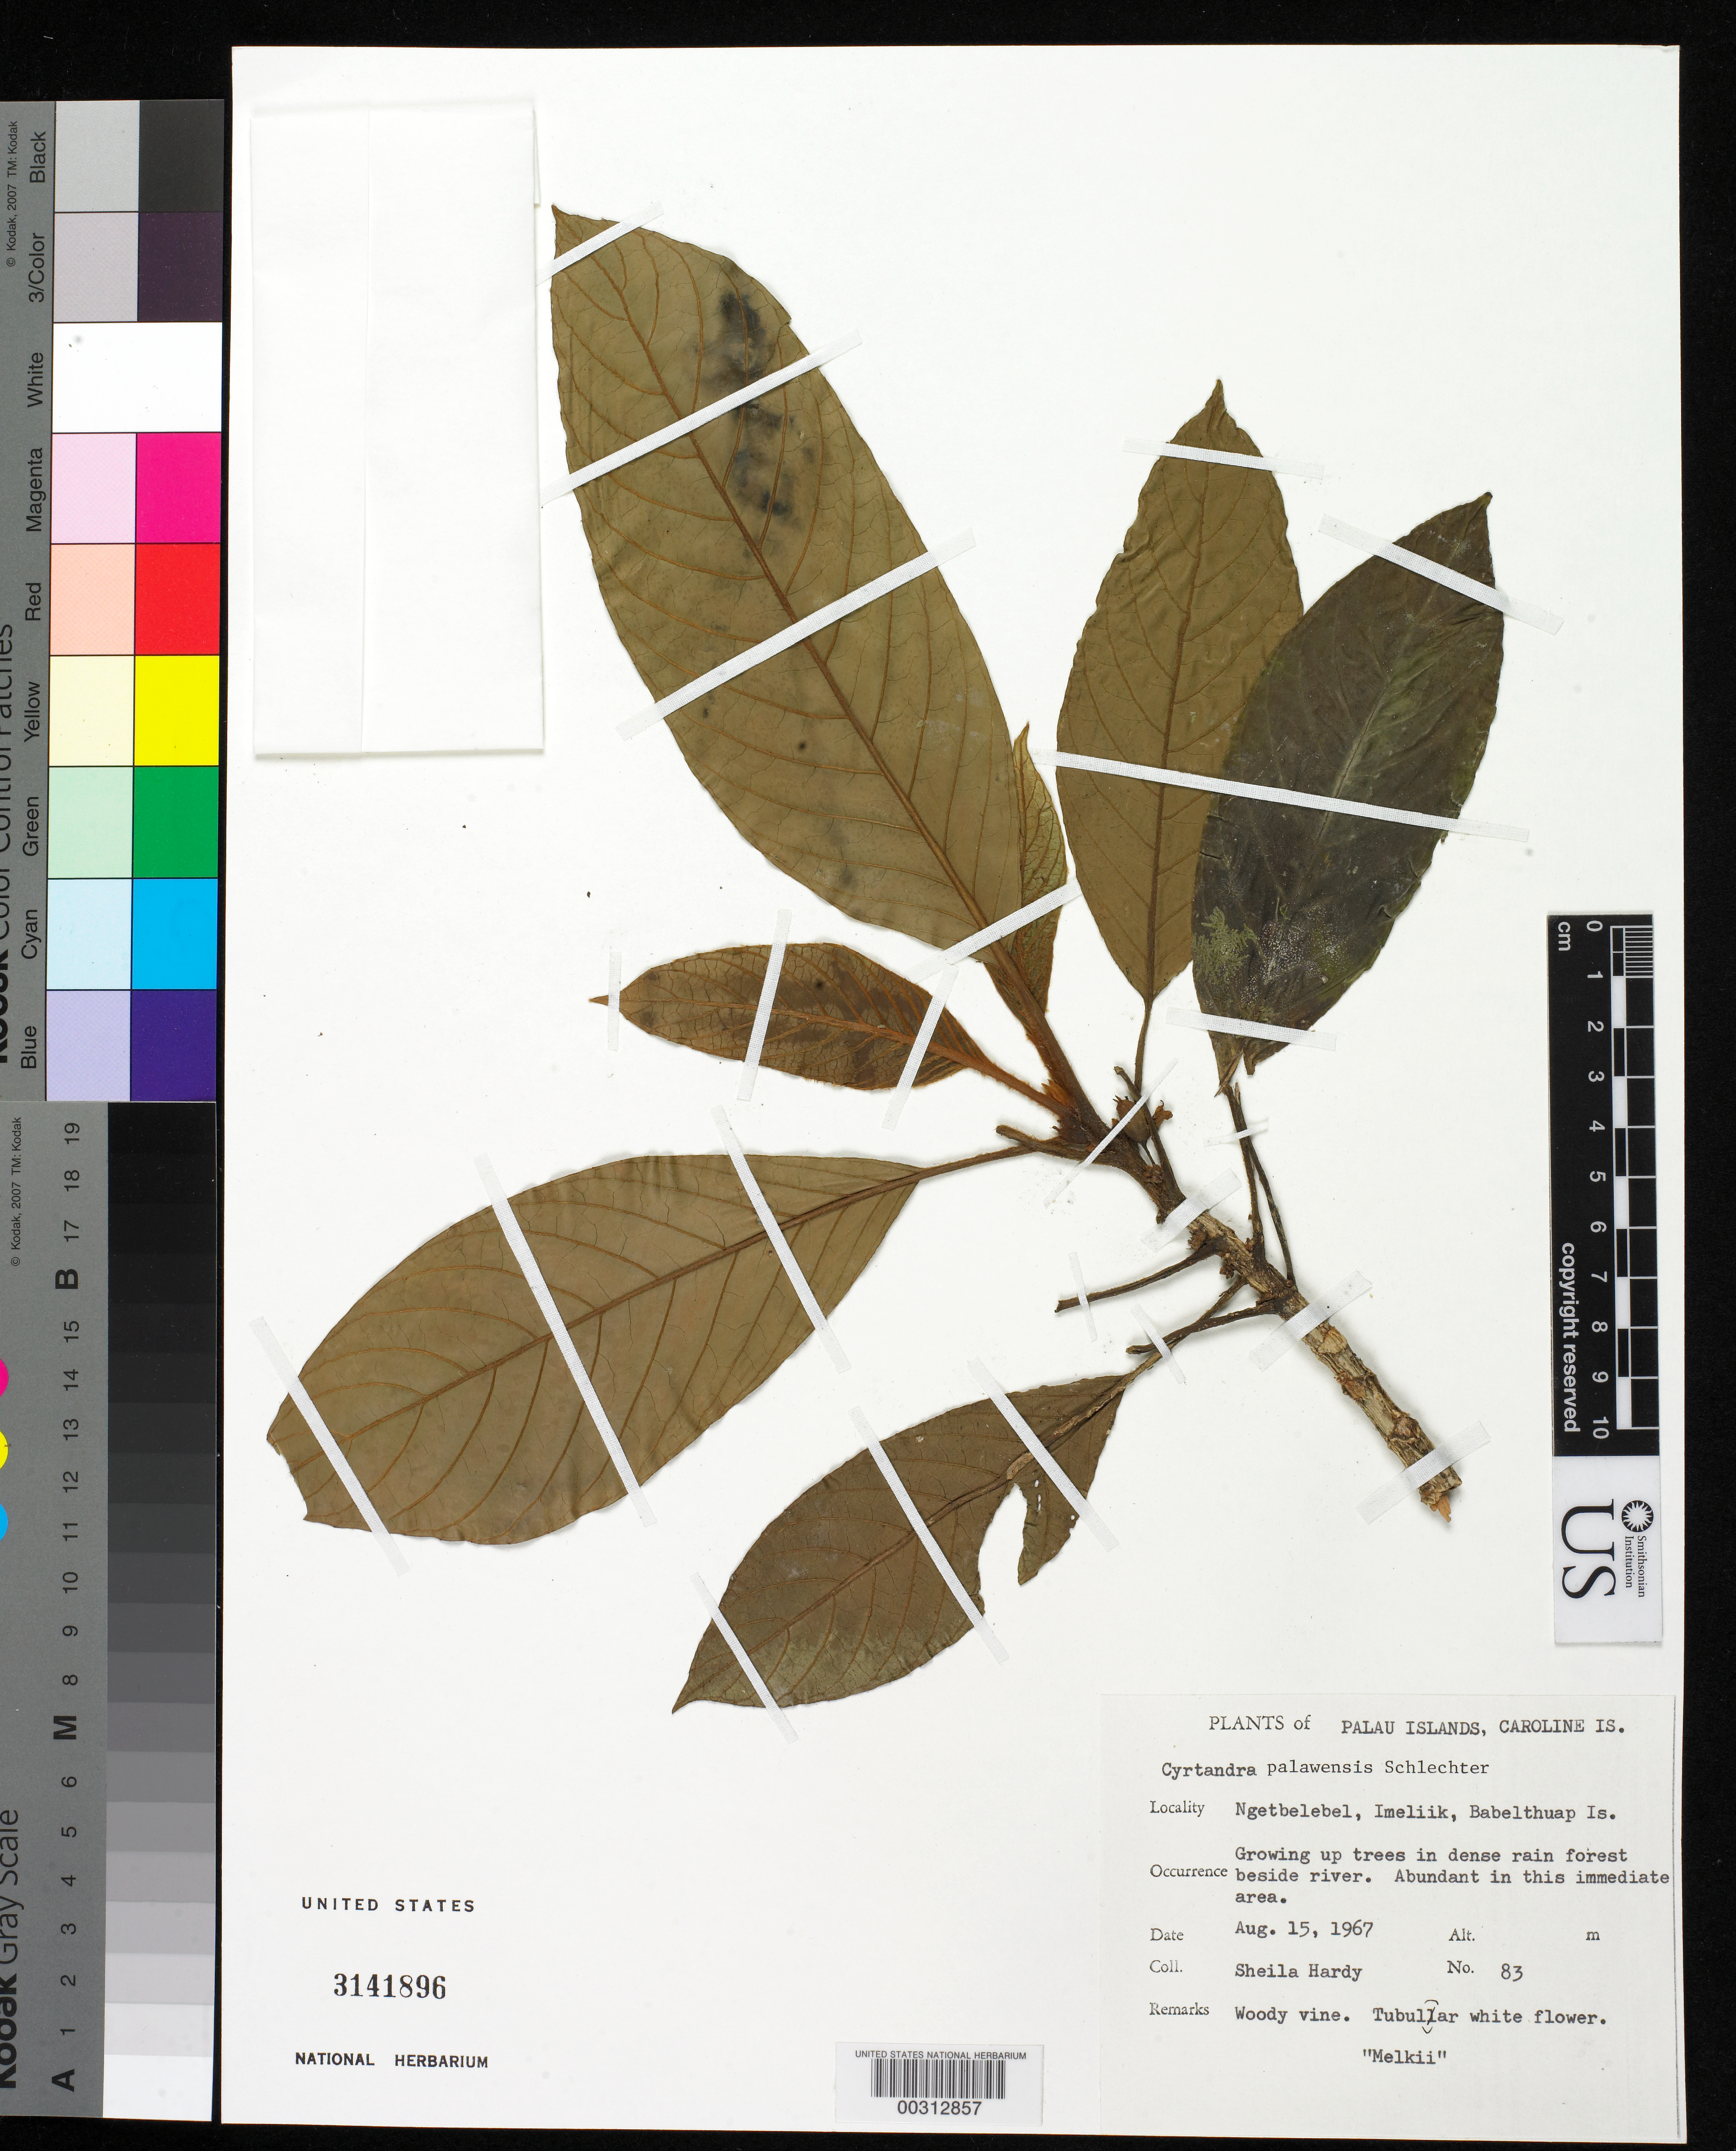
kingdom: Plantae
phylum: Tracheophyta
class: Magnoliopsida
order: Lamiales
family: Gesneriaceae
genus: Cyrtandra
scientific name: Cyrtandra palawensis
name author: Schltr.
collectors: S. Hardy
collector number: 83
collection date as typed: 15 Aug 1967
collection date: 1967-08-15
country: Palau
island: Babelthuap I.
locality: Ngetbelebel, imeliik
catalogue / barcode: US 3141896